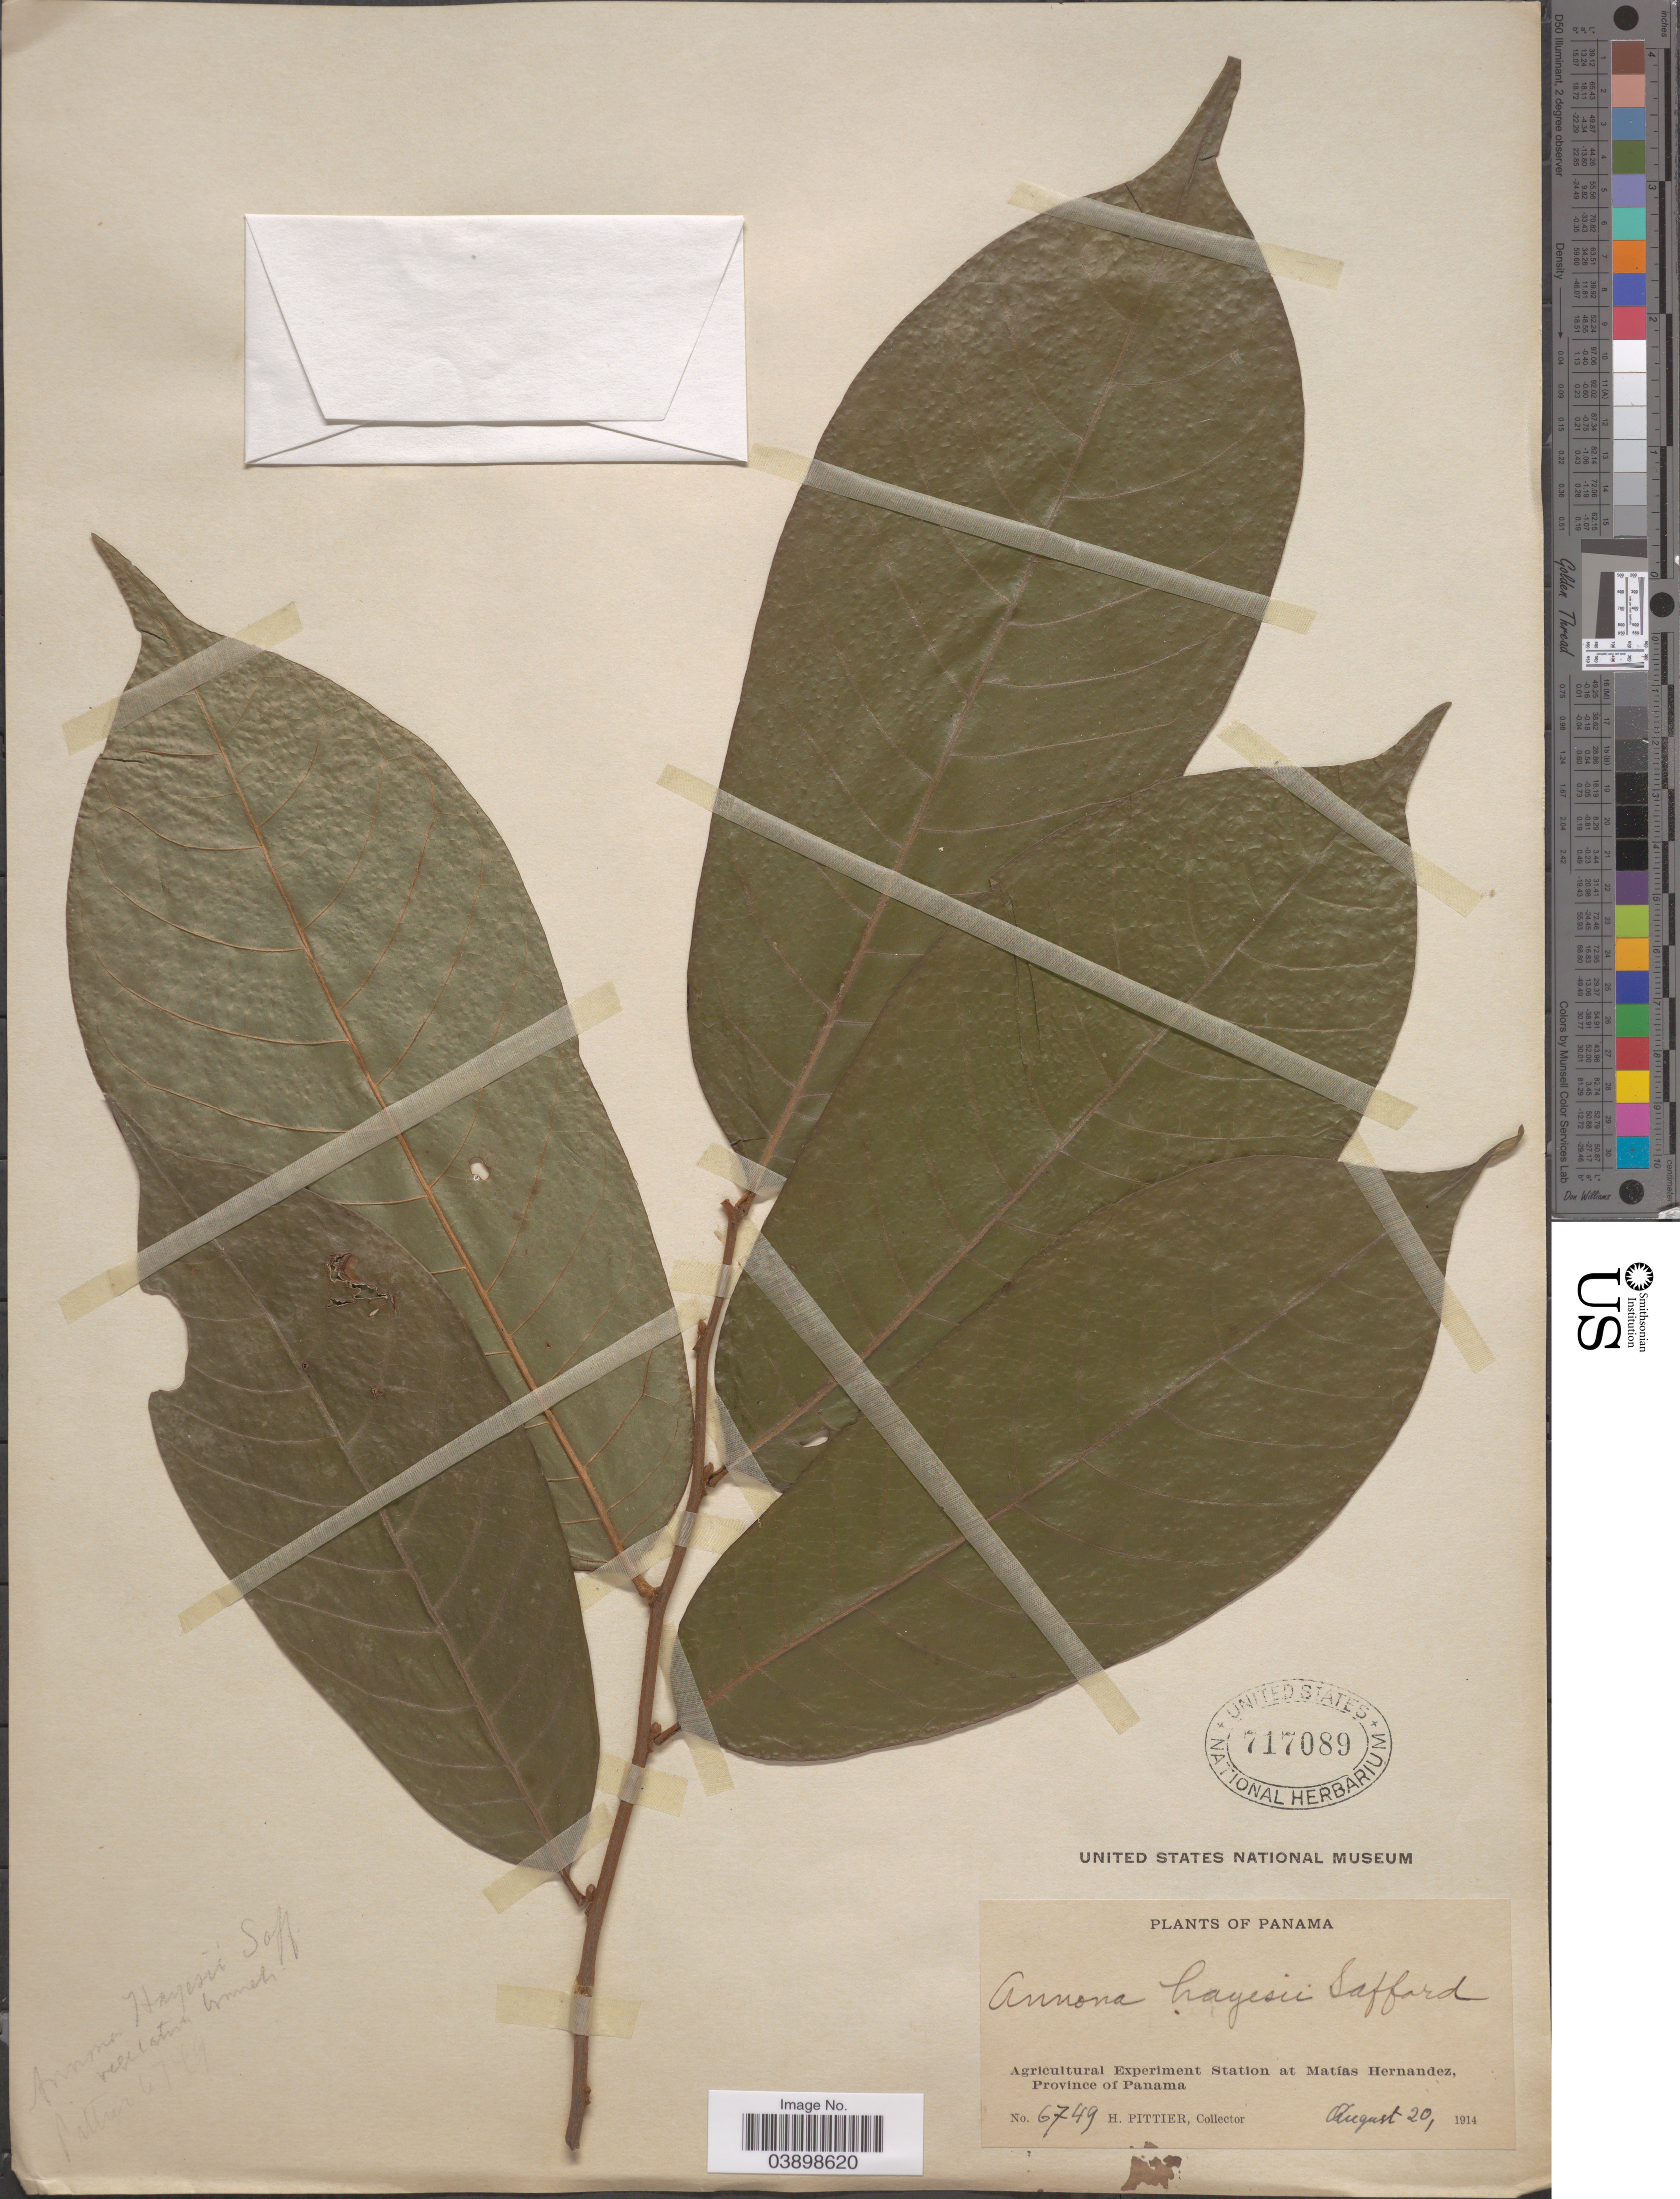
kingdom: Plantae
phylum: Tracheophyta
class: Magnoliopsida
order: Magnoliales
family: Annonaceae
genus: Annona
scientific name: Annona hayesii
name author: Saff. in Standl.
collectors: H. F. Pittier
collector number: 6749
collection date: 1914-08-20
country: Panama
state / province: Panamá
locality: Agricultural Experiment Station at Matías Hernandez, Province of Panama.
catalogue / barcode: US 717089